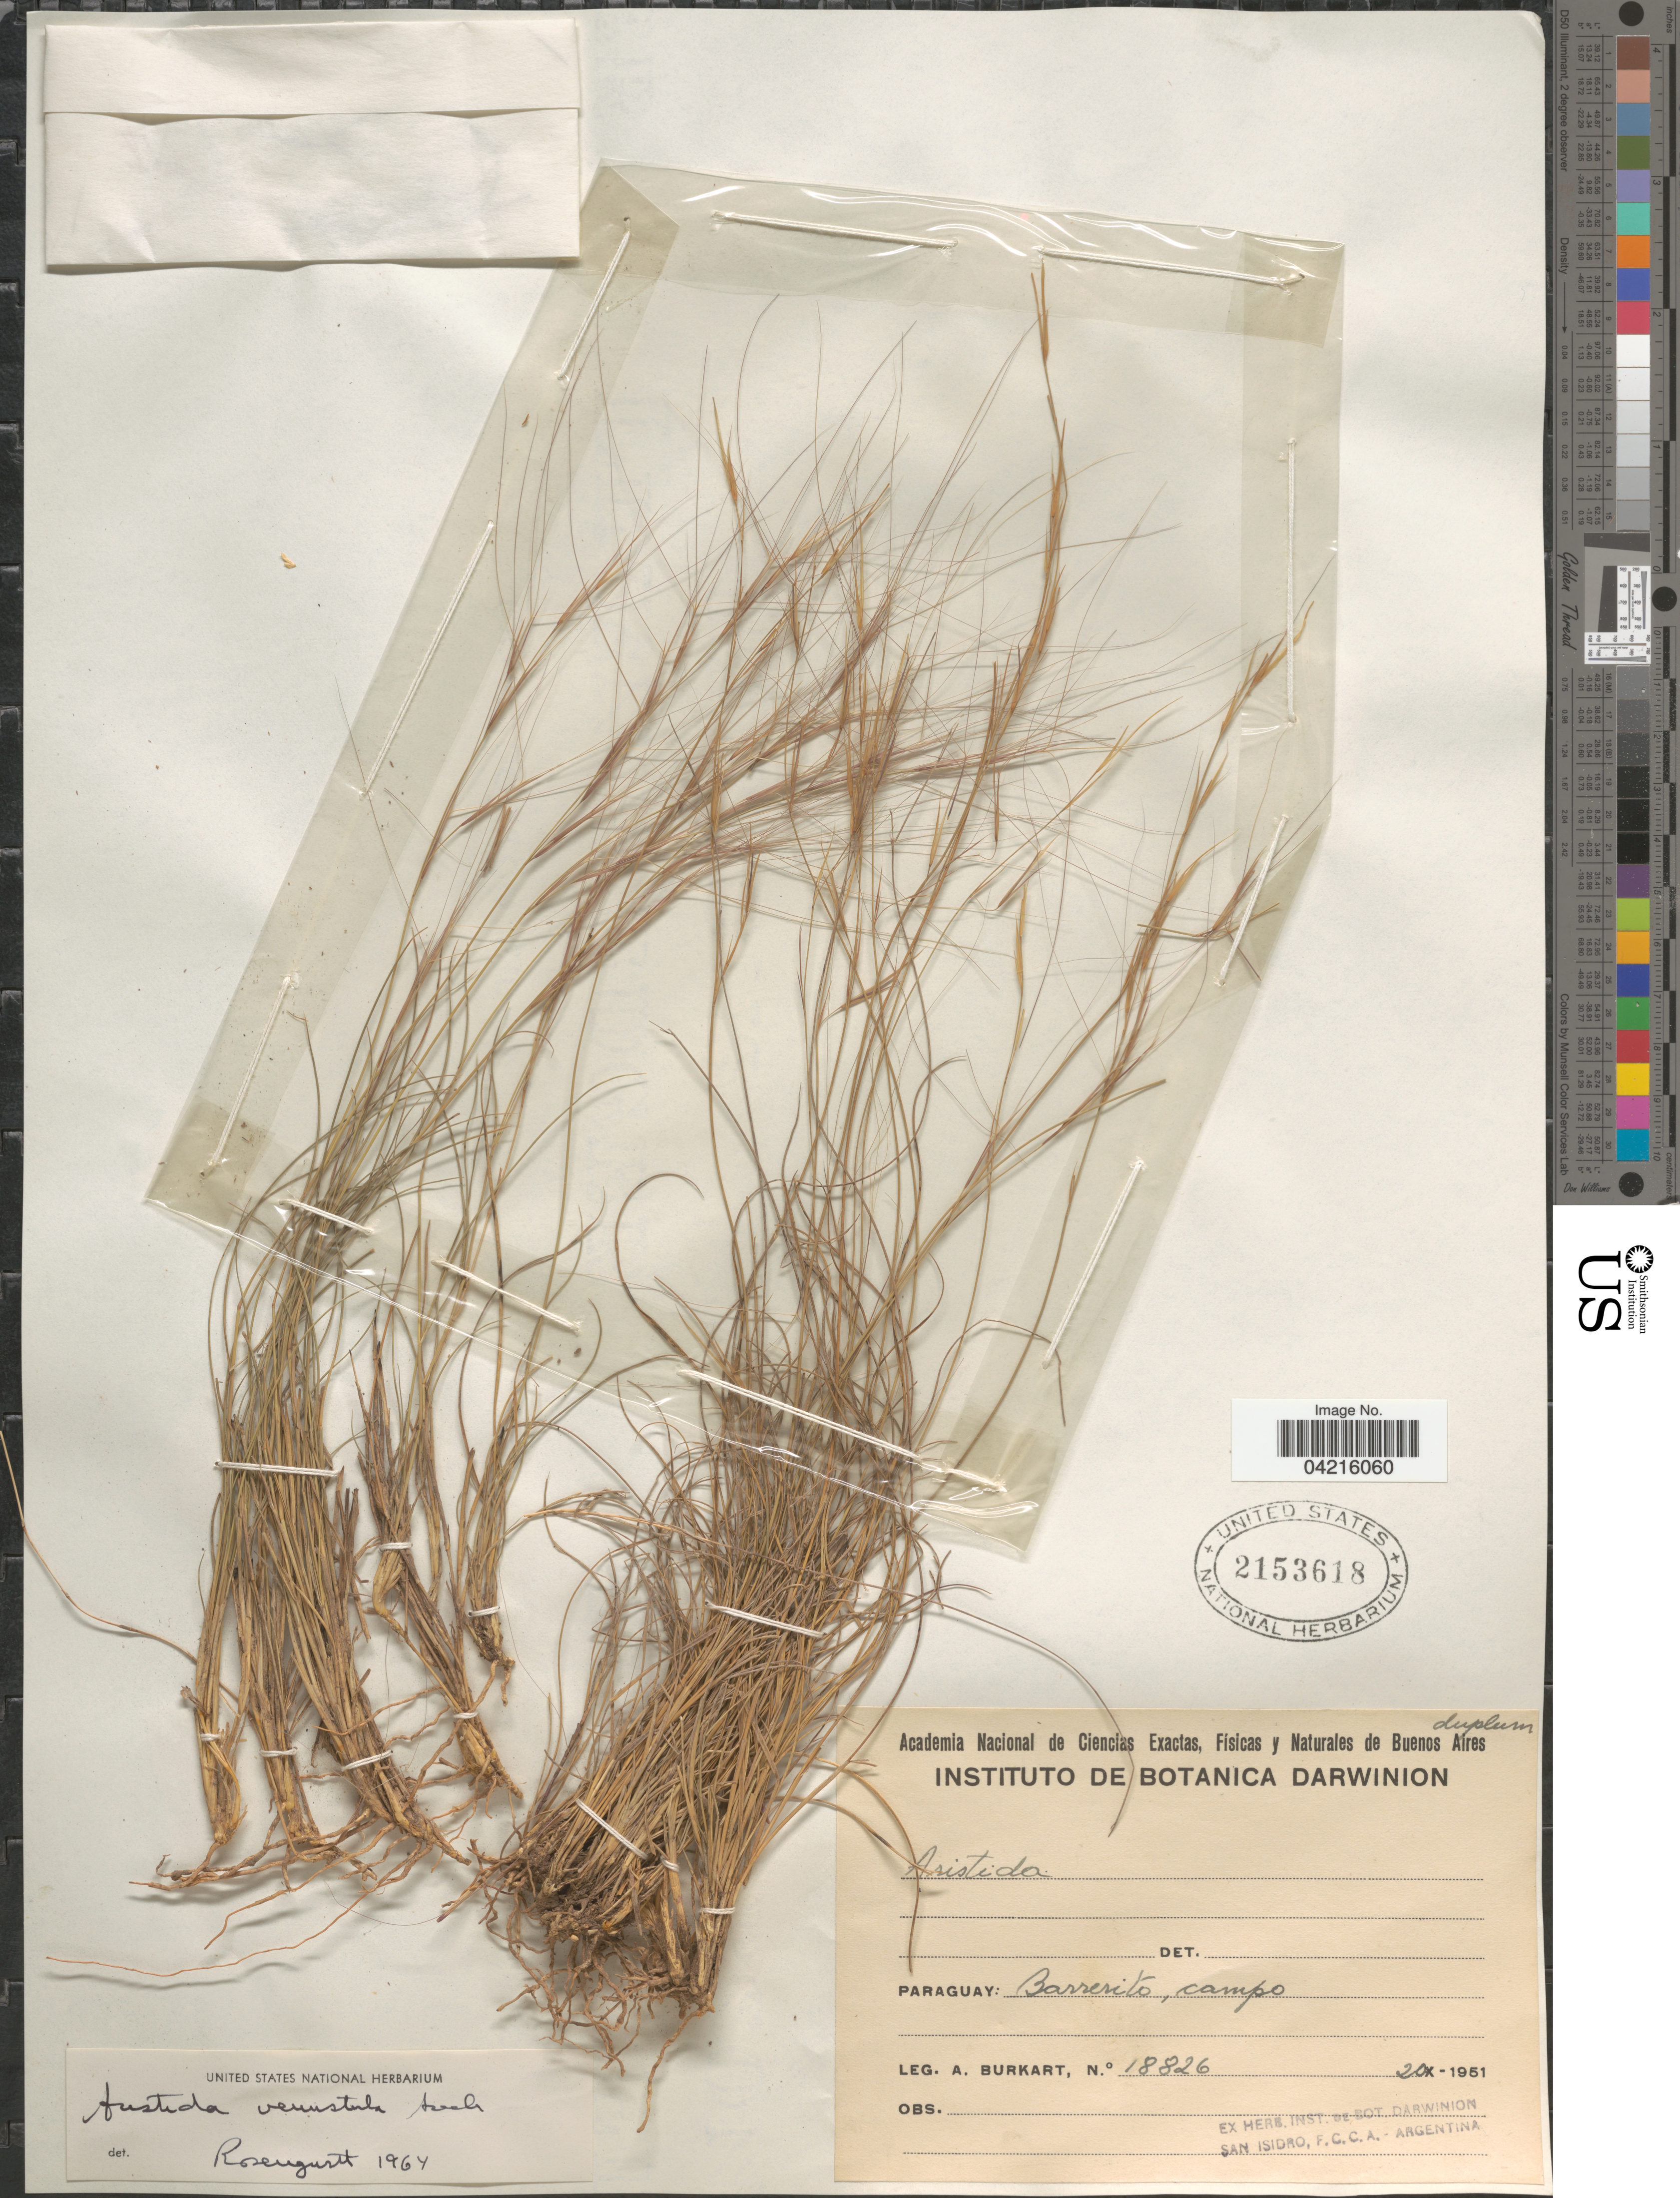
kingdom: Plantae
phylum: Tracheophyta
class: Liliopsida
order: Poales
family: Poaceae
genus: Aristida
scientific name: Aristida venustula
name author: Arechav.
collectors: A. E. Burkart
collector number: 18826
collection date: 1951-11-20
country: Paraguay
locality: Barrerito, campo.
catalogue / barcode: US 2153618